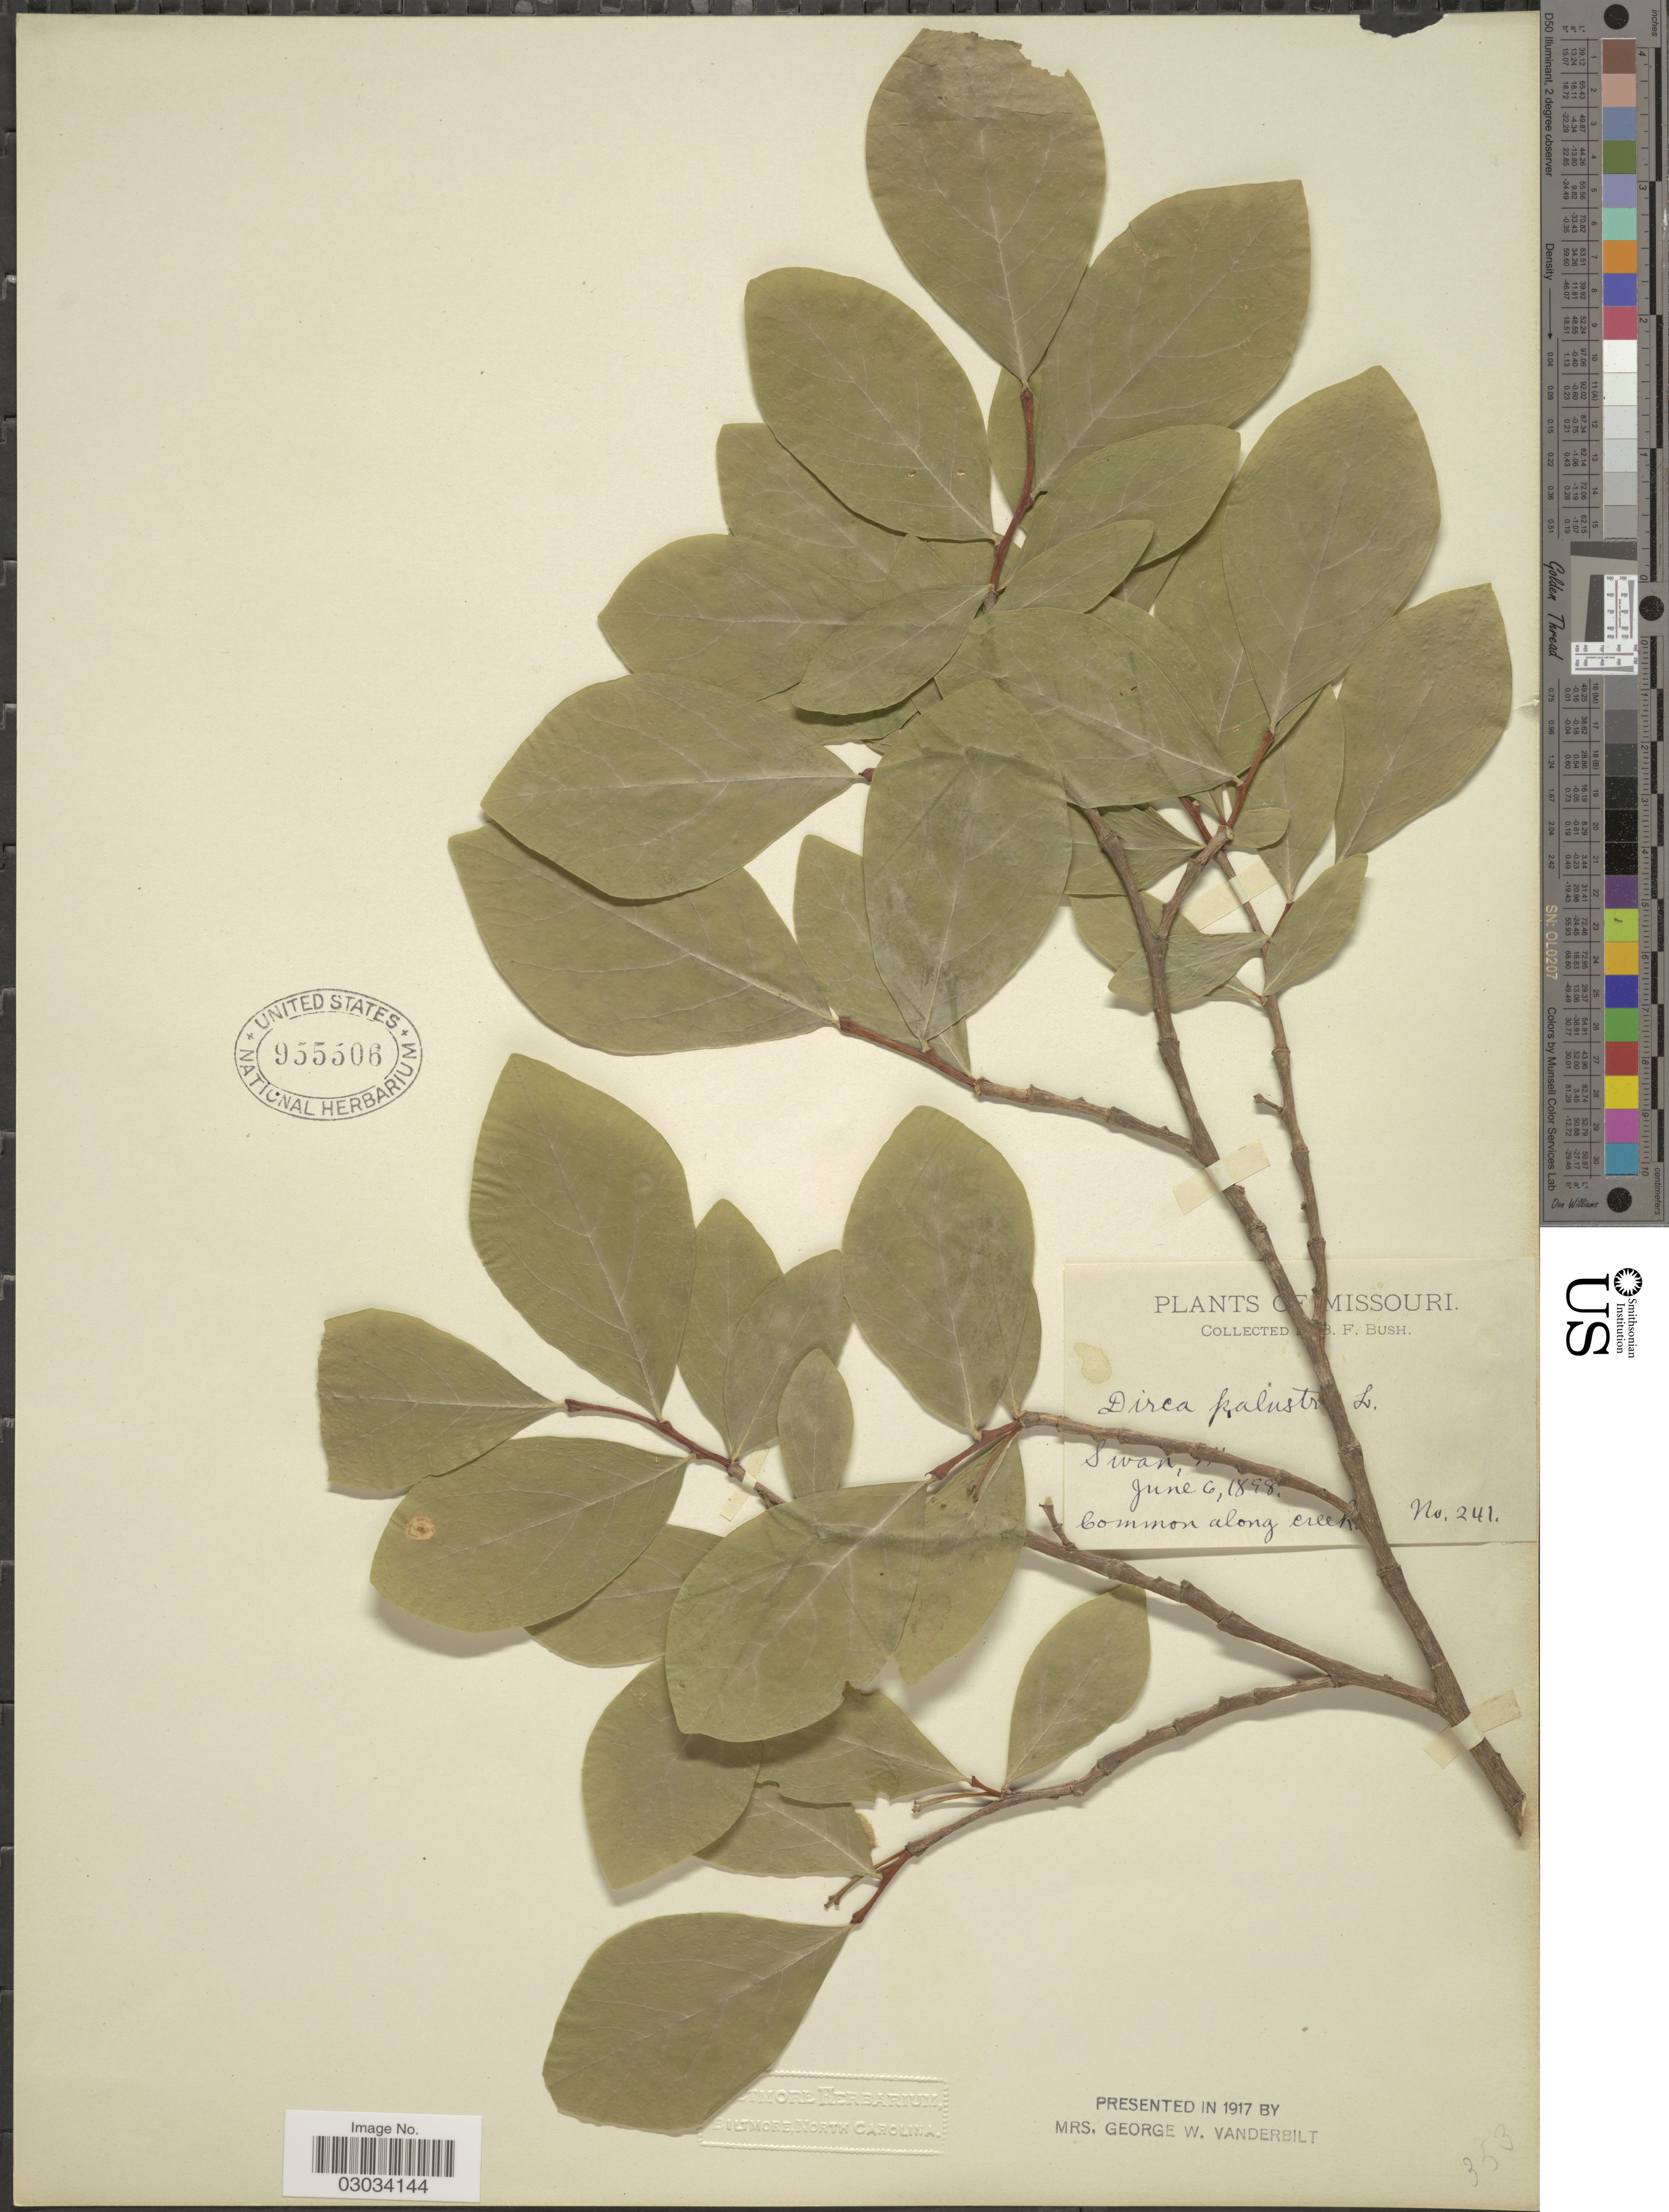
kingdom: Plantae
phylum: Tracheophyta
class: Magnoliopsida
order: Malvales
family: Thymelaeaceae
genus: Dirca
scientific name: Dirca palustris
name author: L.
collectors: B. F. Bush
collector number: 241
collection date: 1898-06-06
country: United States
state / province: Missouri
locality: Swan.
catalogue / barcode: US 955506